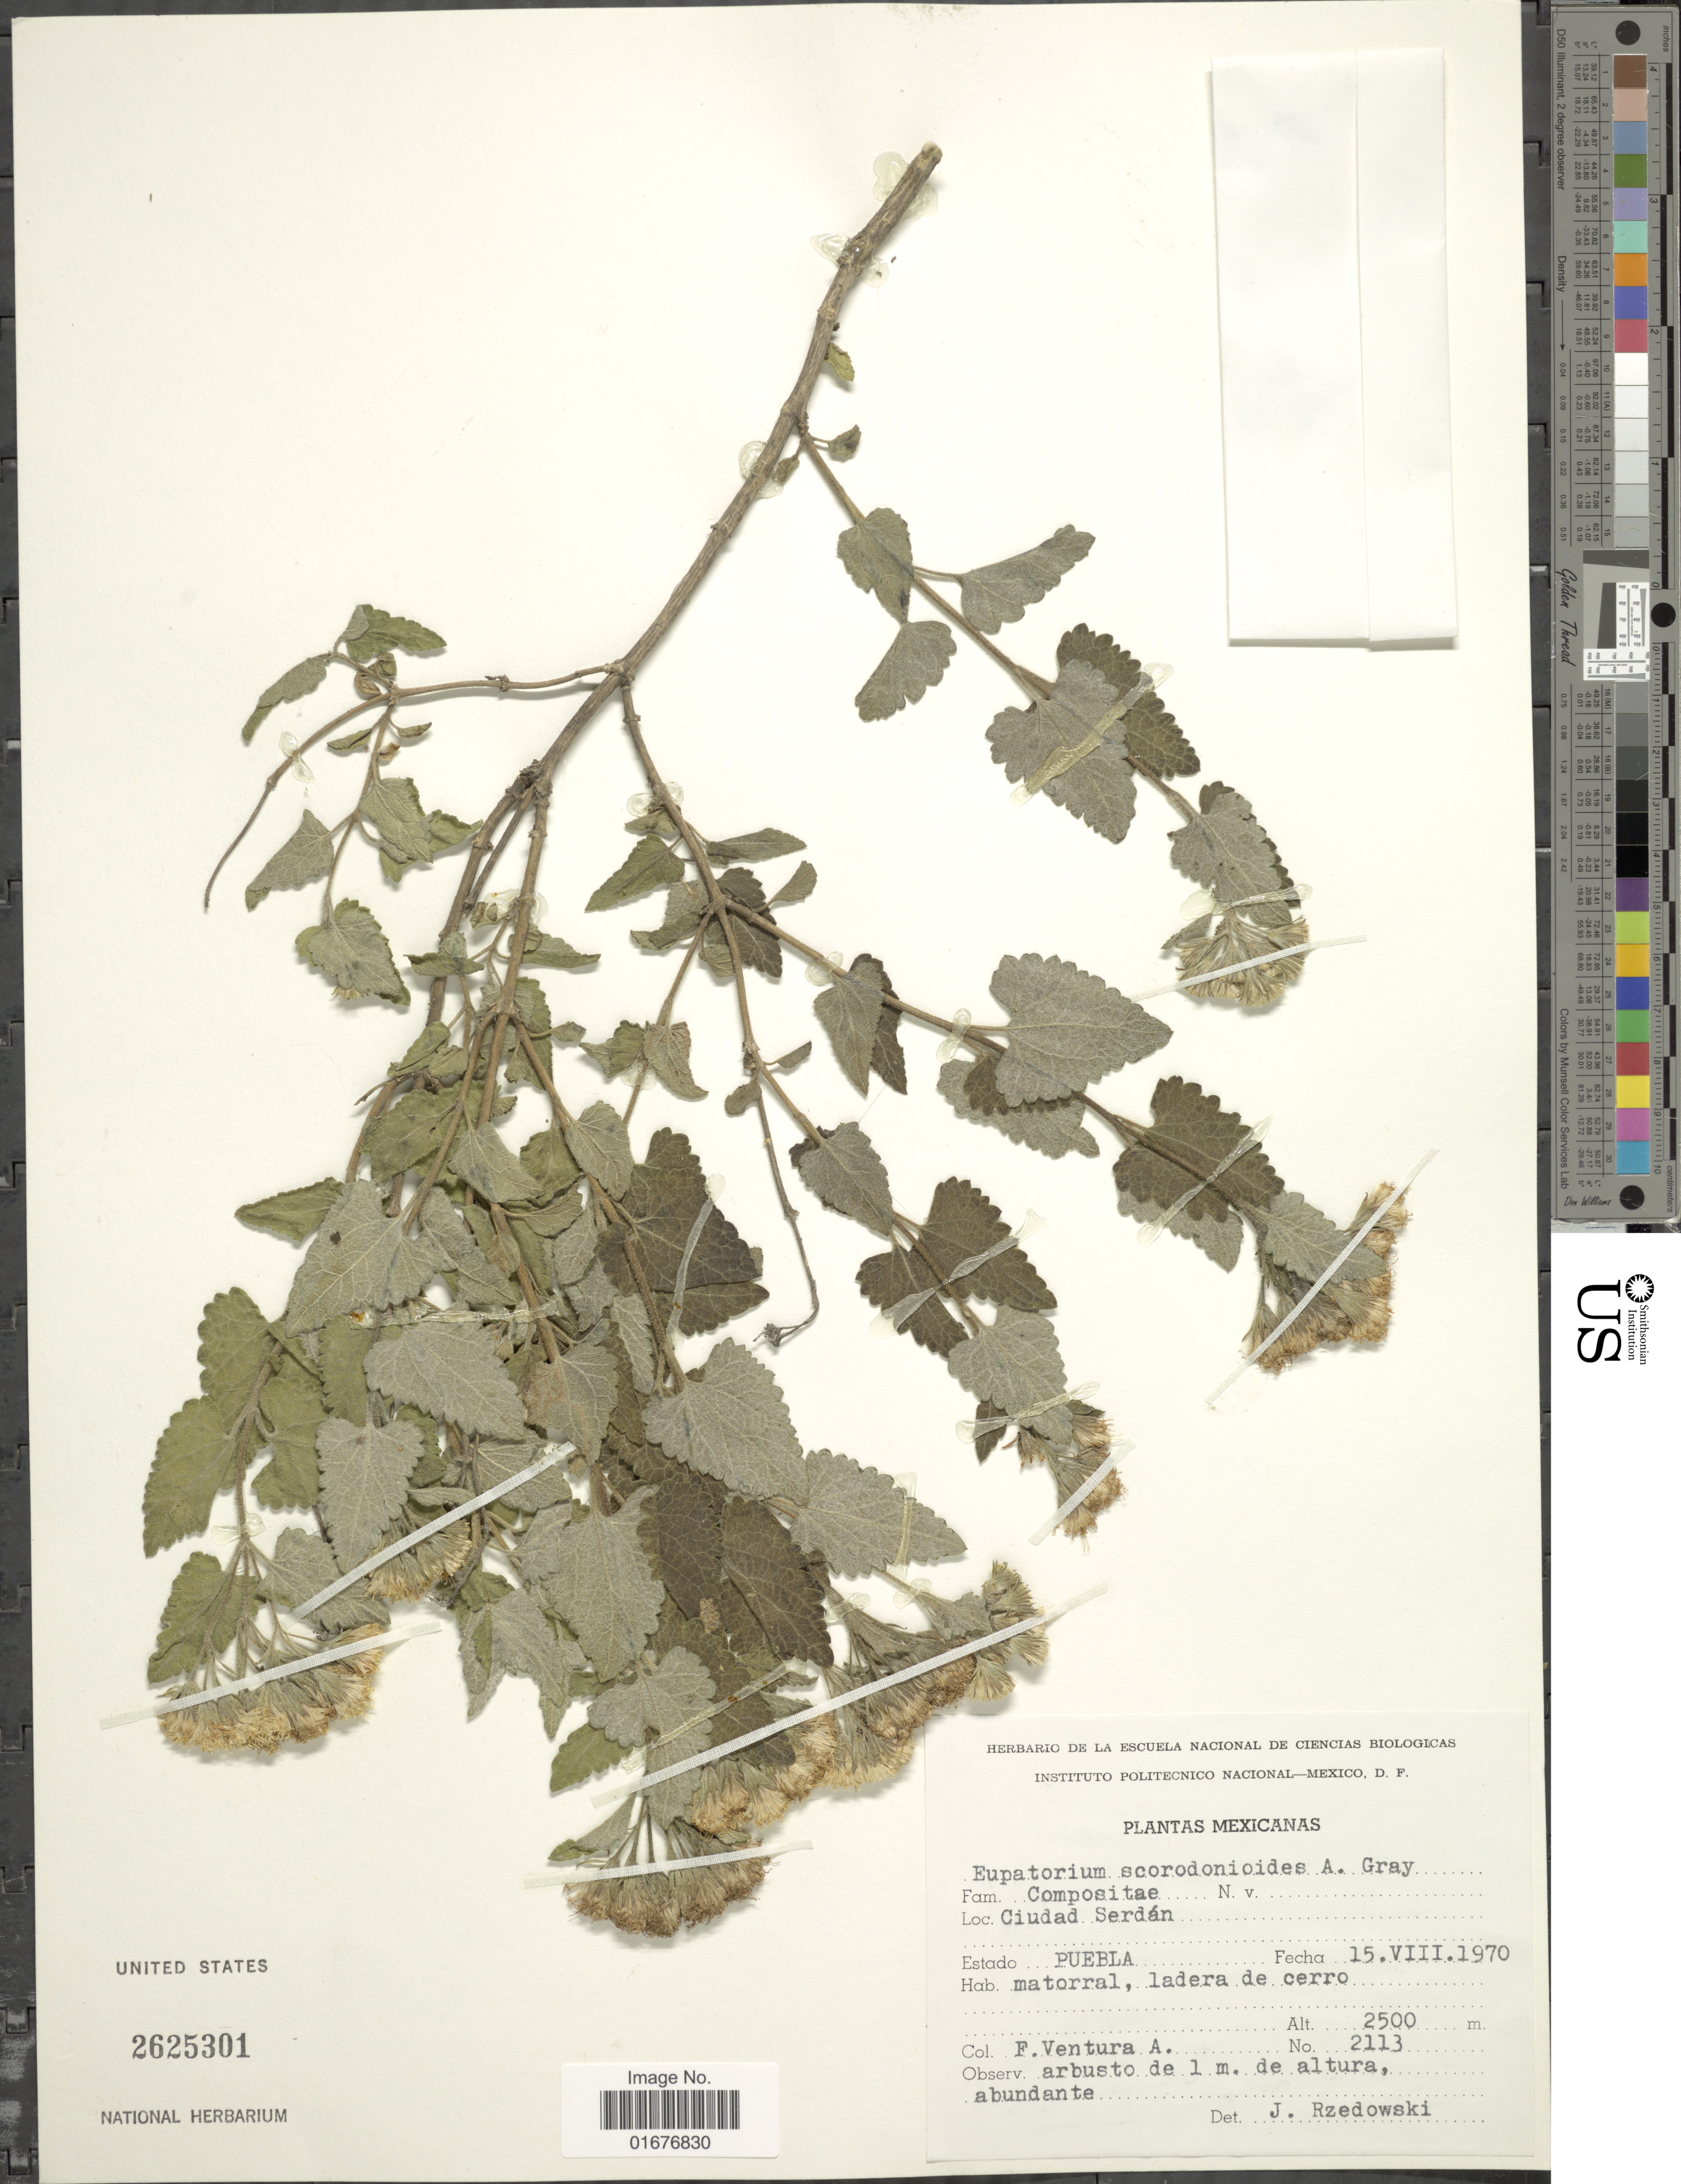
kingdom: Plantae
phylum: Tracheophyta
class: Magnoliopsida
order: Asterales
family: Asteraceae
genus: Ageratina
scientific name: Ageratina scorodonioides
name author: (A. Gray) R.M. King & H. Rob.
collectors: F. Ventura A.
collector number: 2113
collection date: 1970-08-15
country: Mexico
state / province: Puebla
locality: Matorral, ladera de cerro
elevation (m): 2500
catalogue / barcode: US 2625301